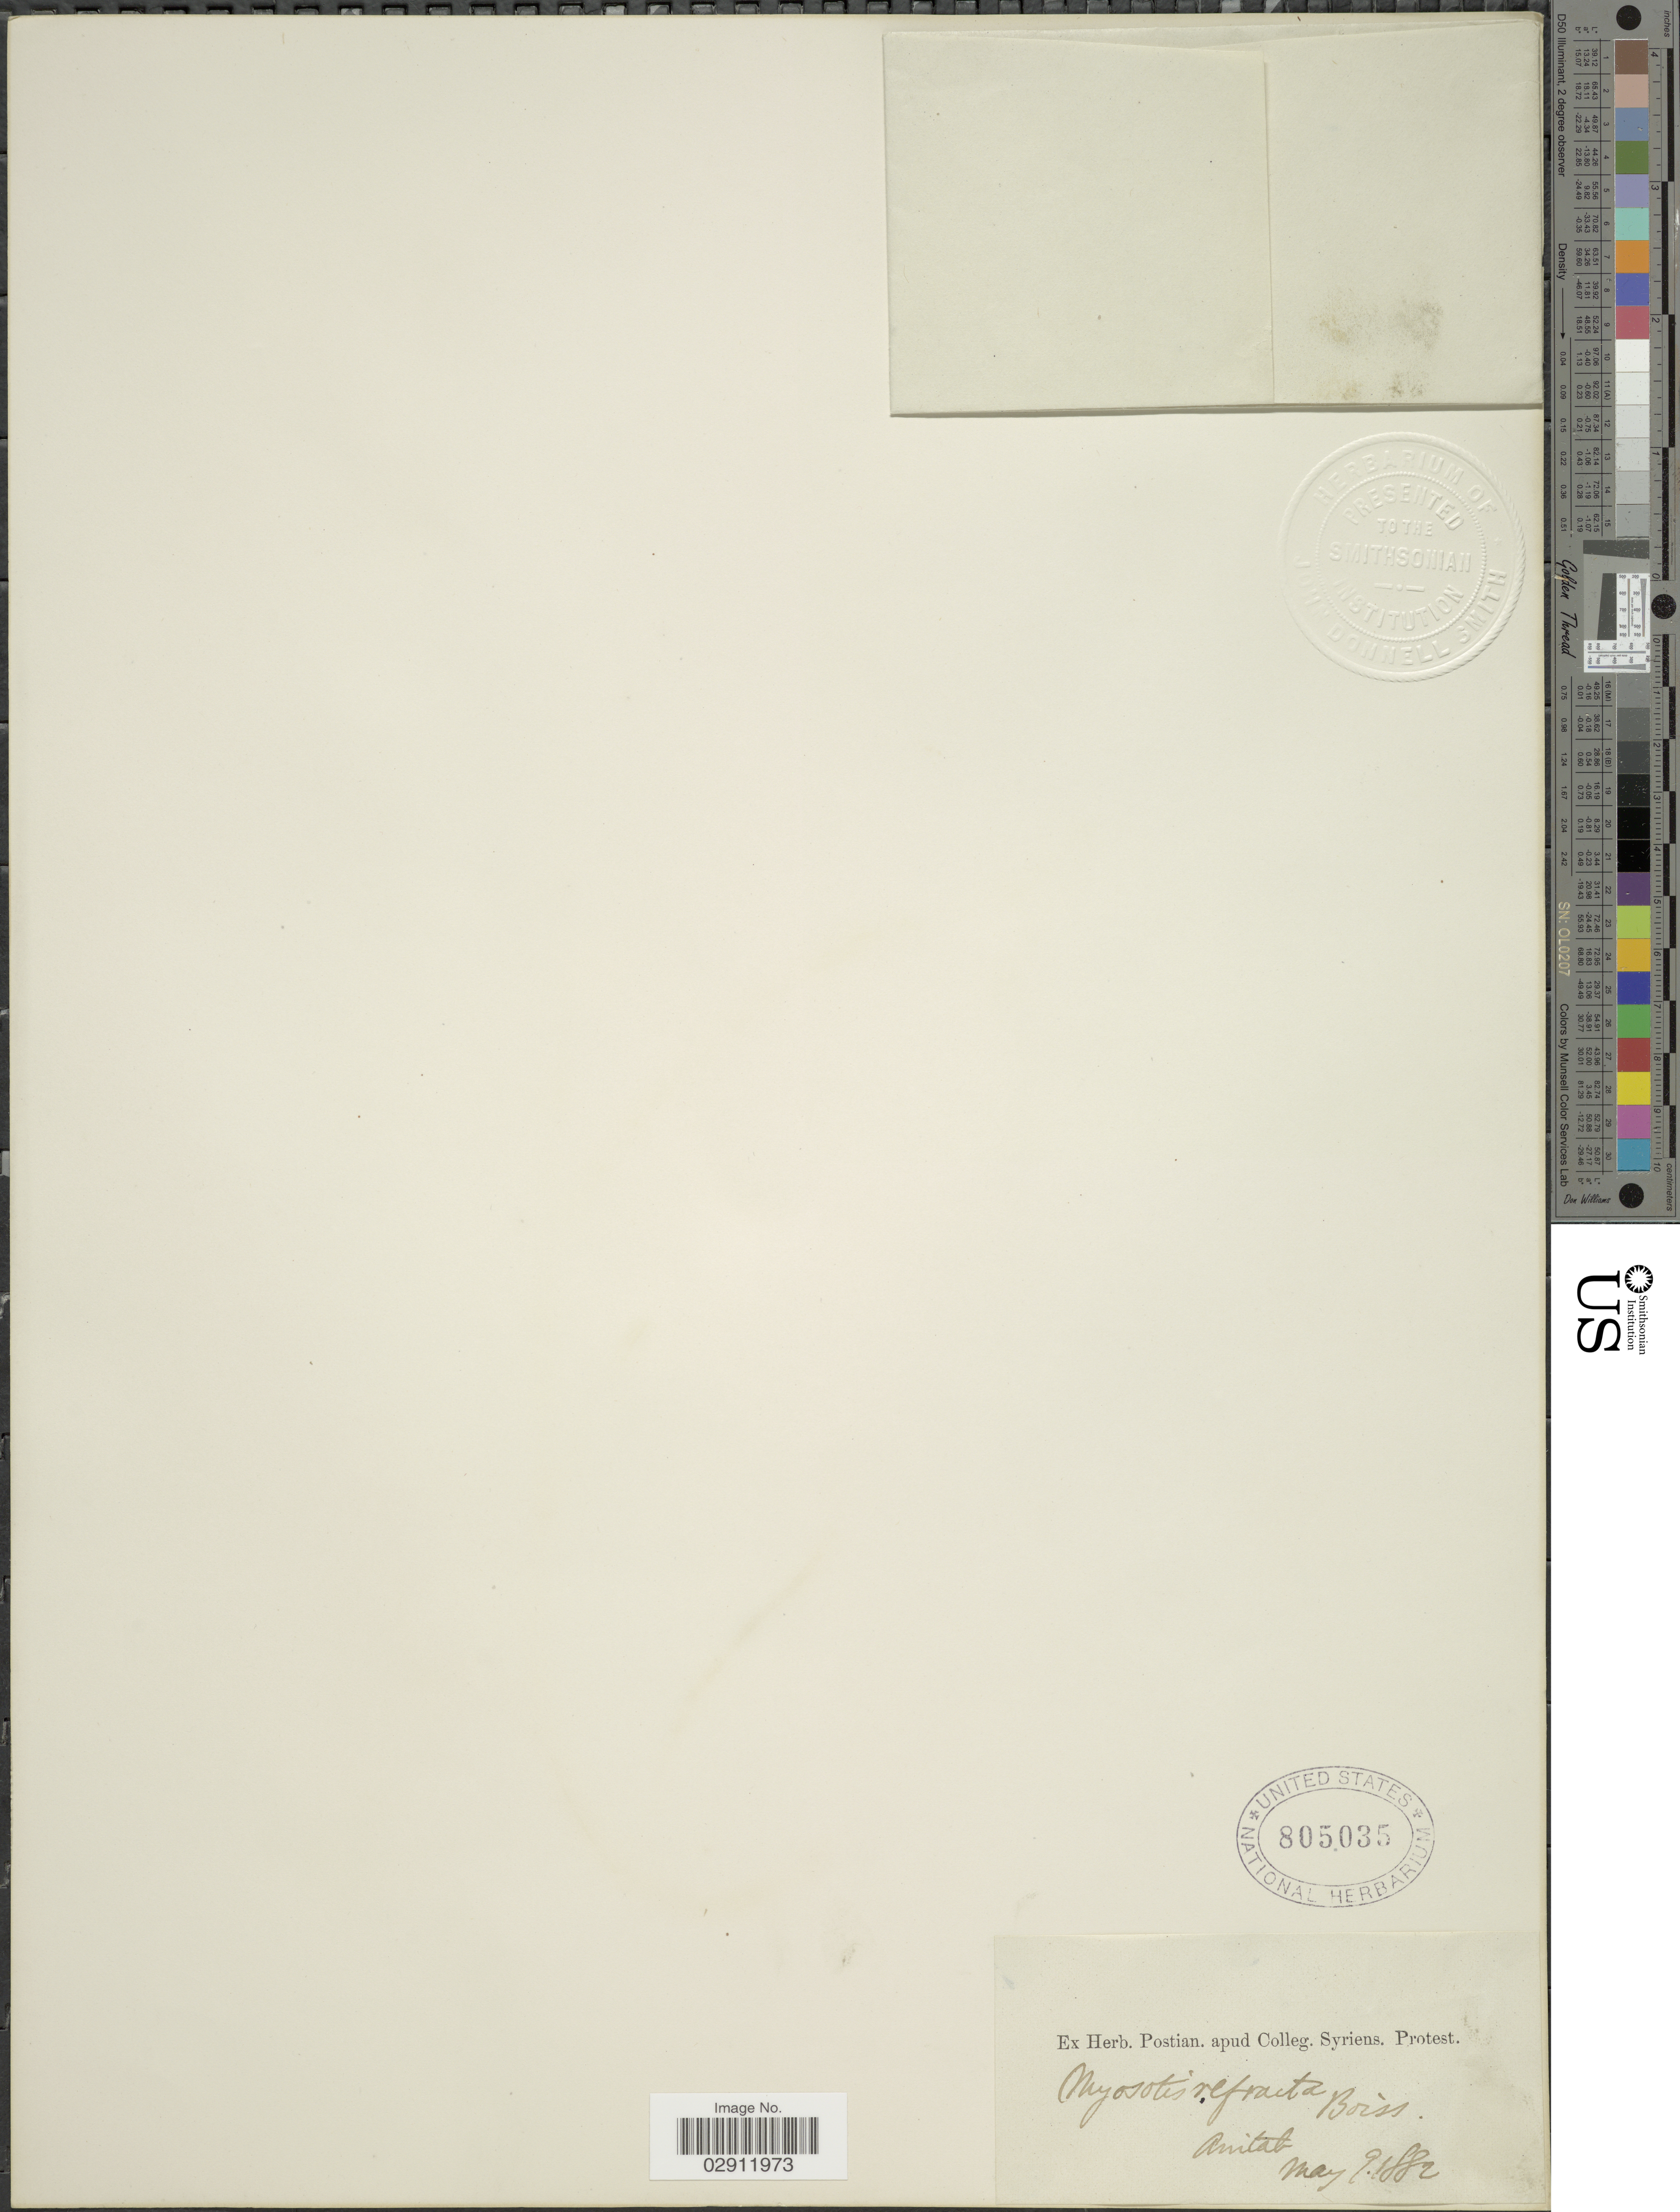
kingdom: Plantae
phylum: Tracheophyta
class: Magnoliopsida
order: Boraginales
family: Boraginaceae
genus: Myosotis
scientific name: Myosotis refracta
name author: Boiss.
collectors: ex herb. Postian. apud Colleg. Syriens. Protest. USE "Fannie P. A. Shepard" (10308853) AS PRIMARY COLLECTOR INSTEAD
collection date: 1882-05-09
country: Syria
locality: Amitab.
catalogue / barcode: US 805035